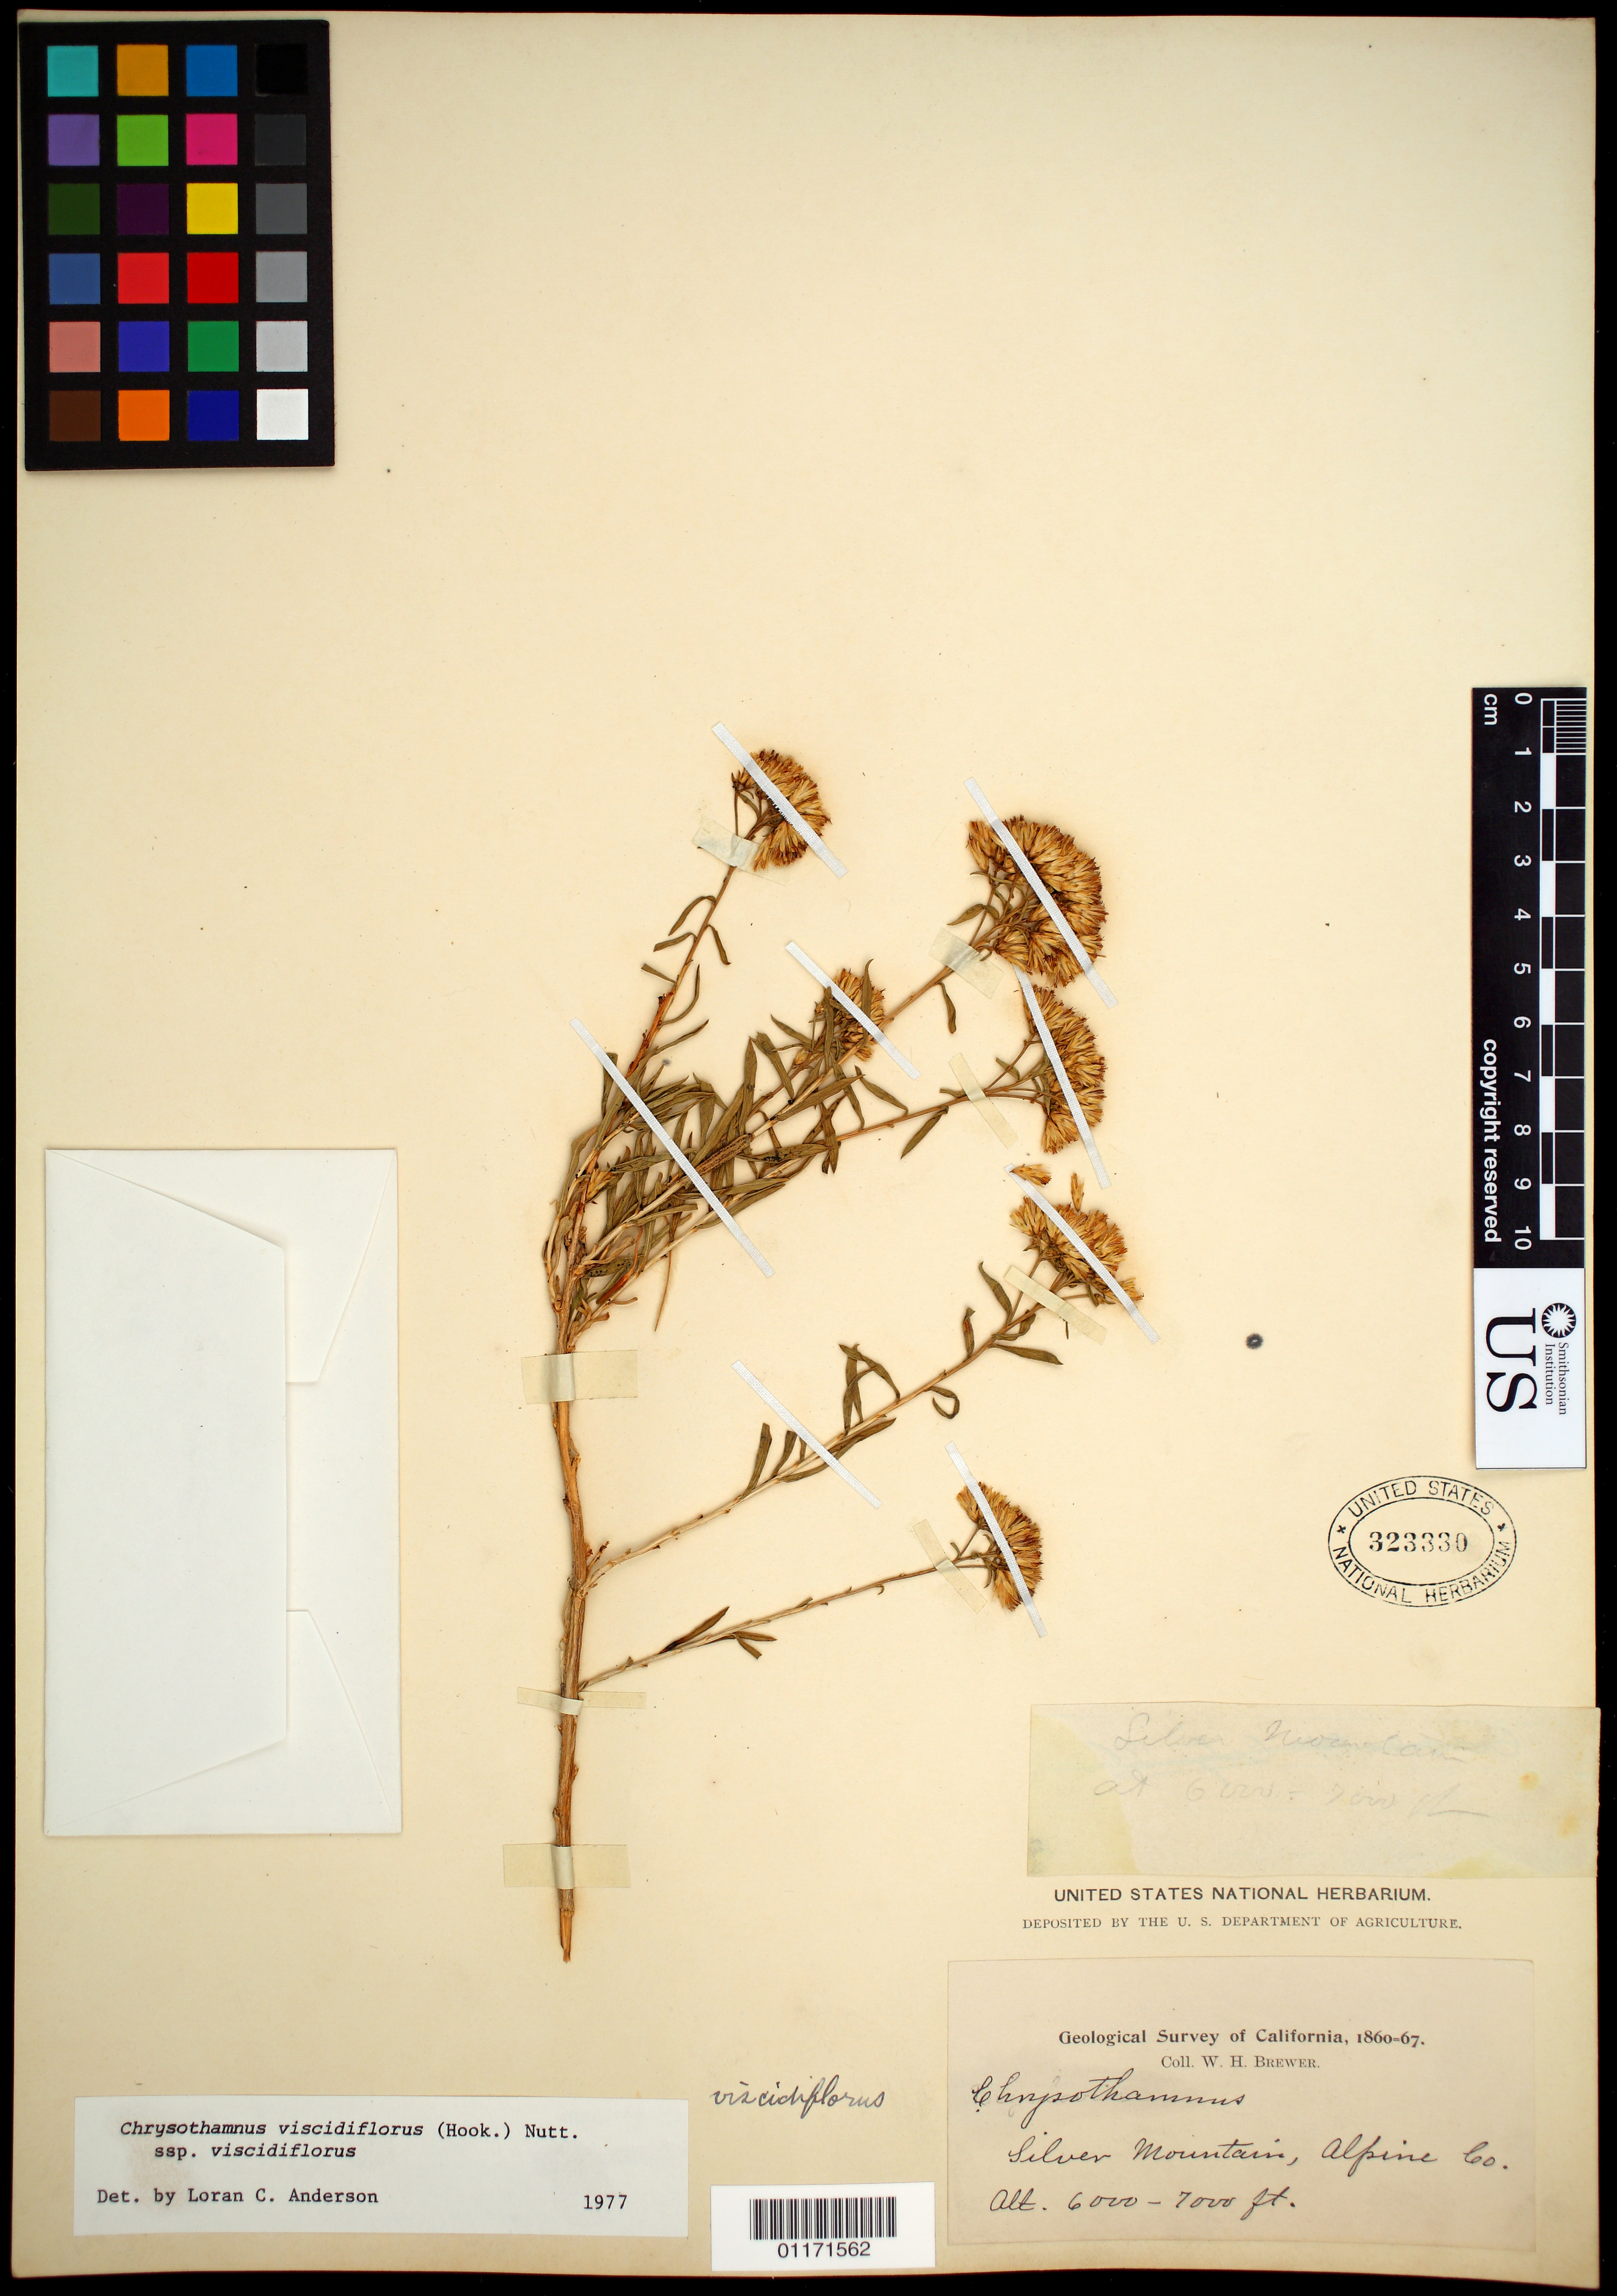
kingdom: Plantae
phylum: Tracheophyta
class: Magnoliopsida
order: Asterales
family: Asteraceae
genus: Chrysothamnus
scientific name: Chrysothamnus viscidiflorus subsp. viscidiflorus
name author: (Hook.) Nutt.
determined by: Urbatsch, Lowell E., Curator (LSU), Louisiana State University (UNITED STATES)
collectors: W. H. Brewer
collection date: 1860/1867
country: United States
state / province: California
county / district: Alpine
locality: Silver Mountain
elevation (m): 1829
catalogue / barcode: US 323330